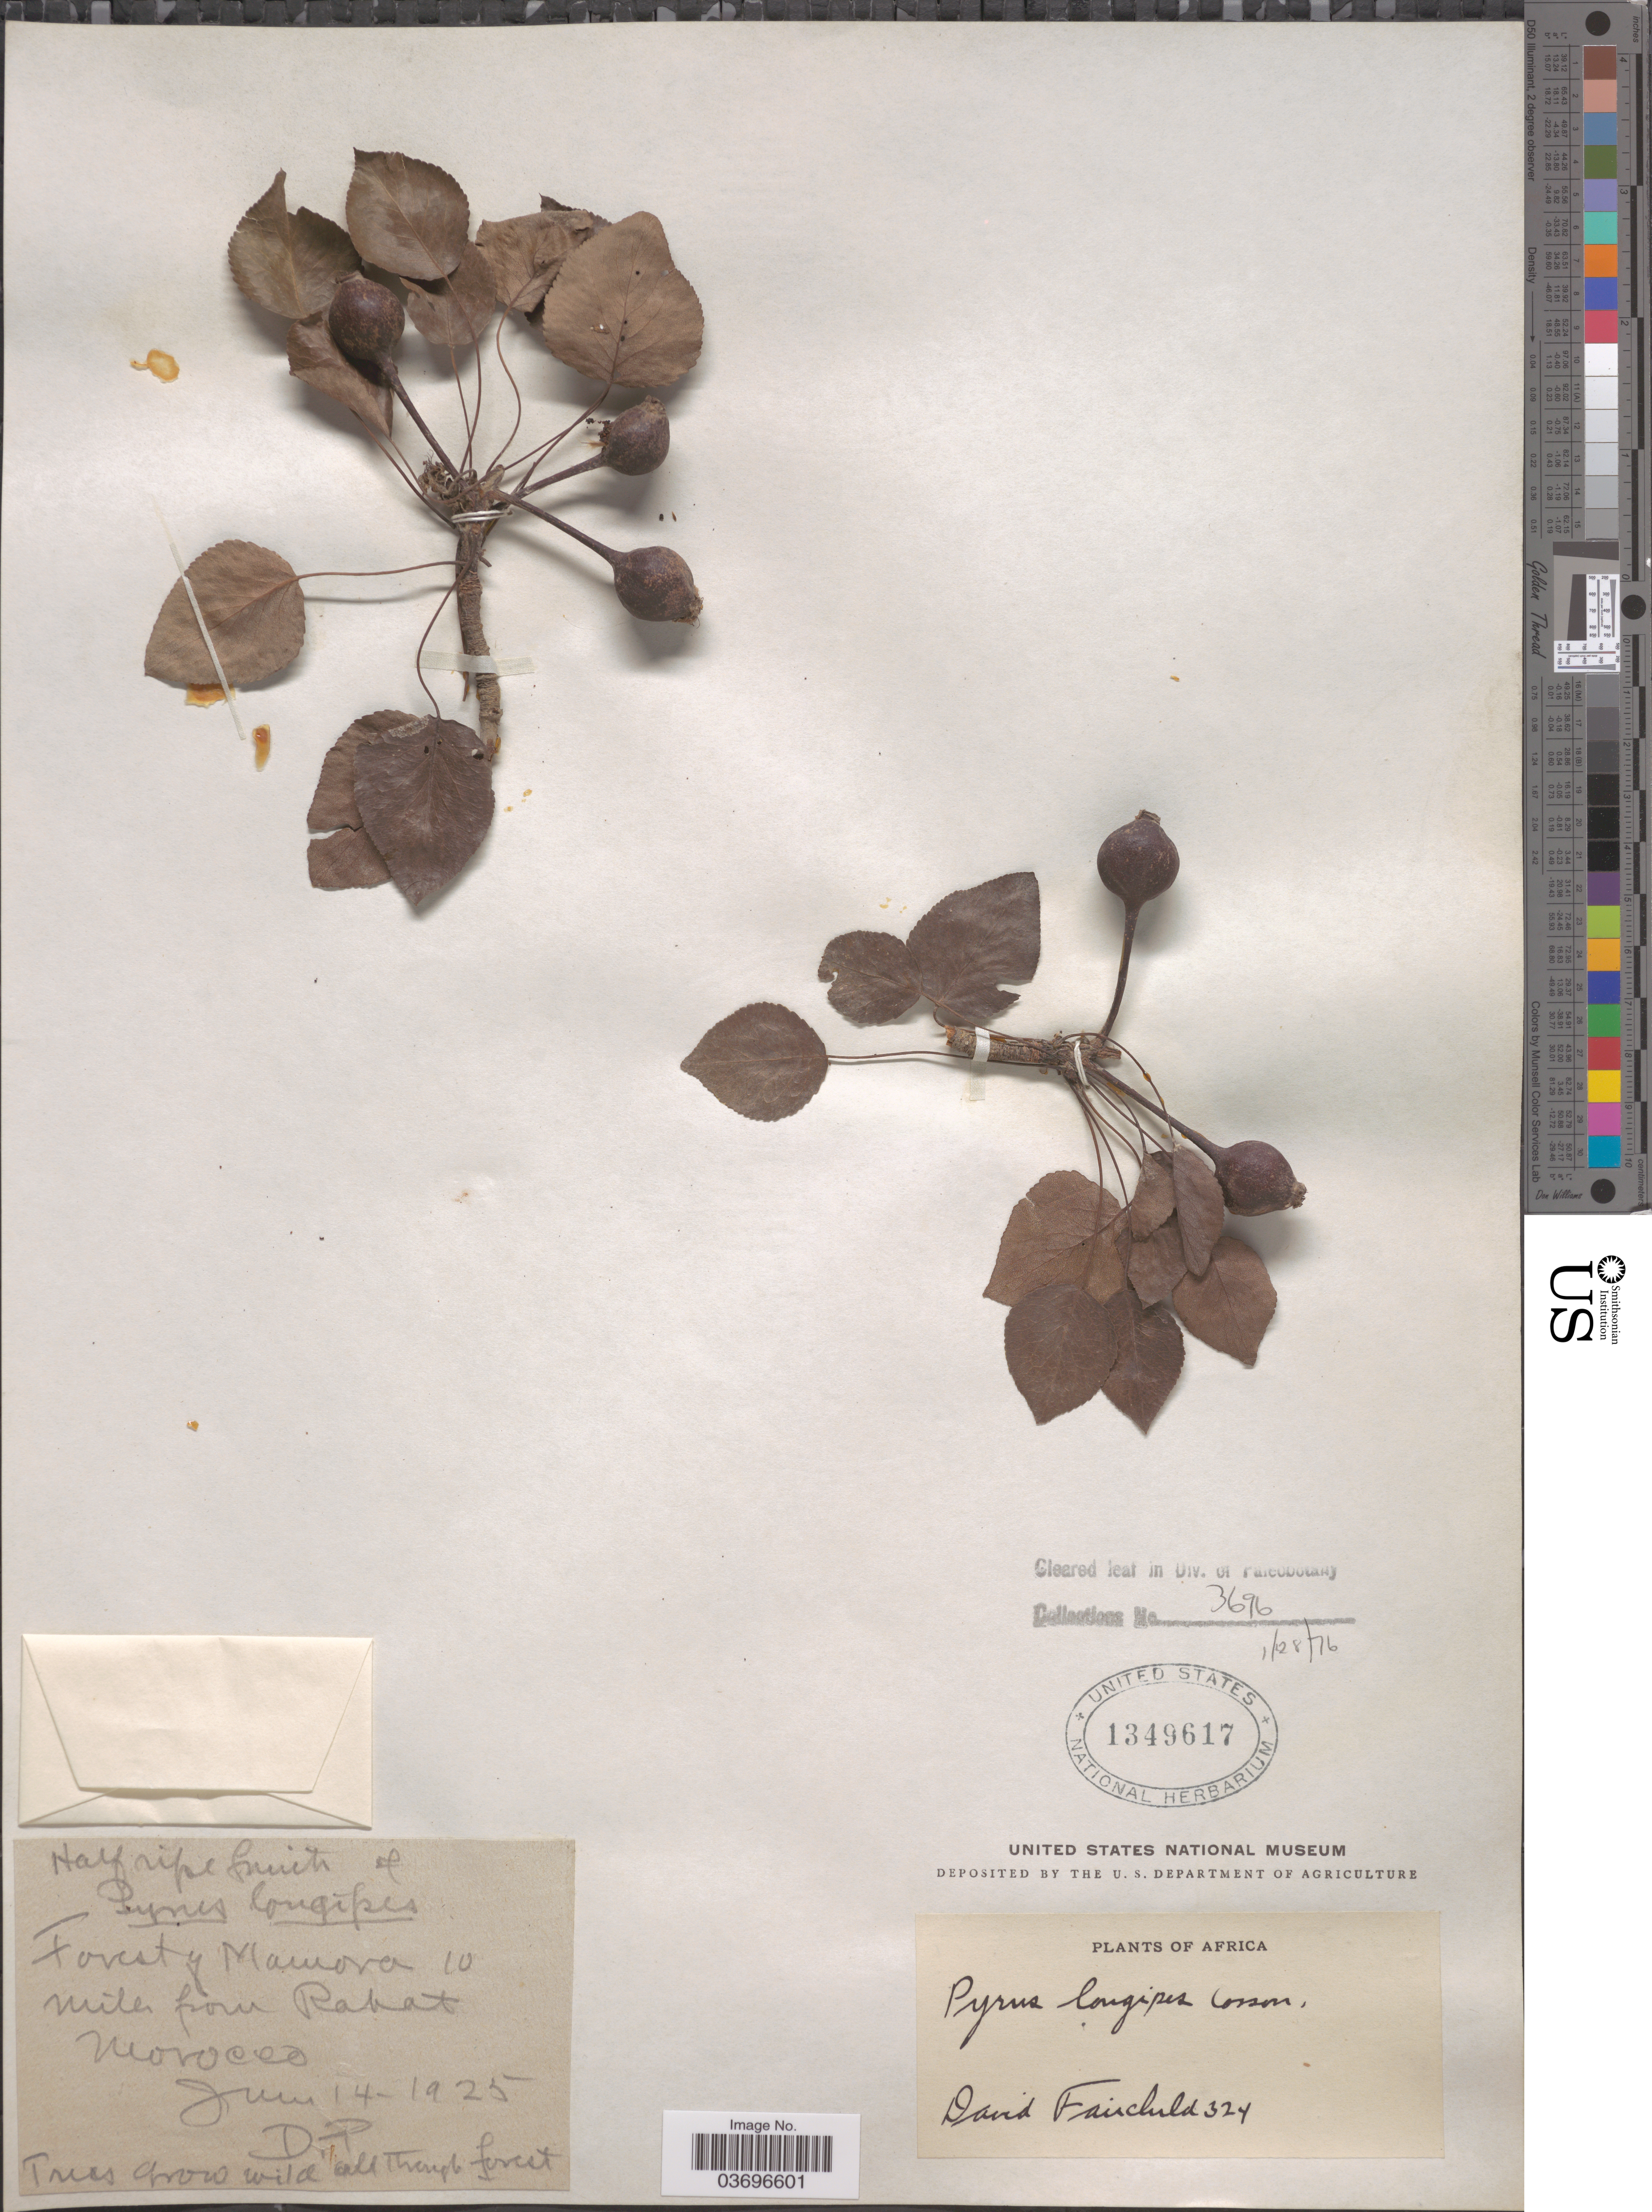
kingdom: Plantae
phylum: Tracheophyta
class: Magnoliopsida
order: Rosales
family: Rosaceae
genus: Pyrus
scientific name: Pyrus longipes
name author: Poit. & Turpin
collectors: D. Fairchild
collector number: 324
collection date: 1925-06-14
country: Morocco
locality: Forest of Mamora 10 miles from Rabat.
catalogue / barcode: US 1349617